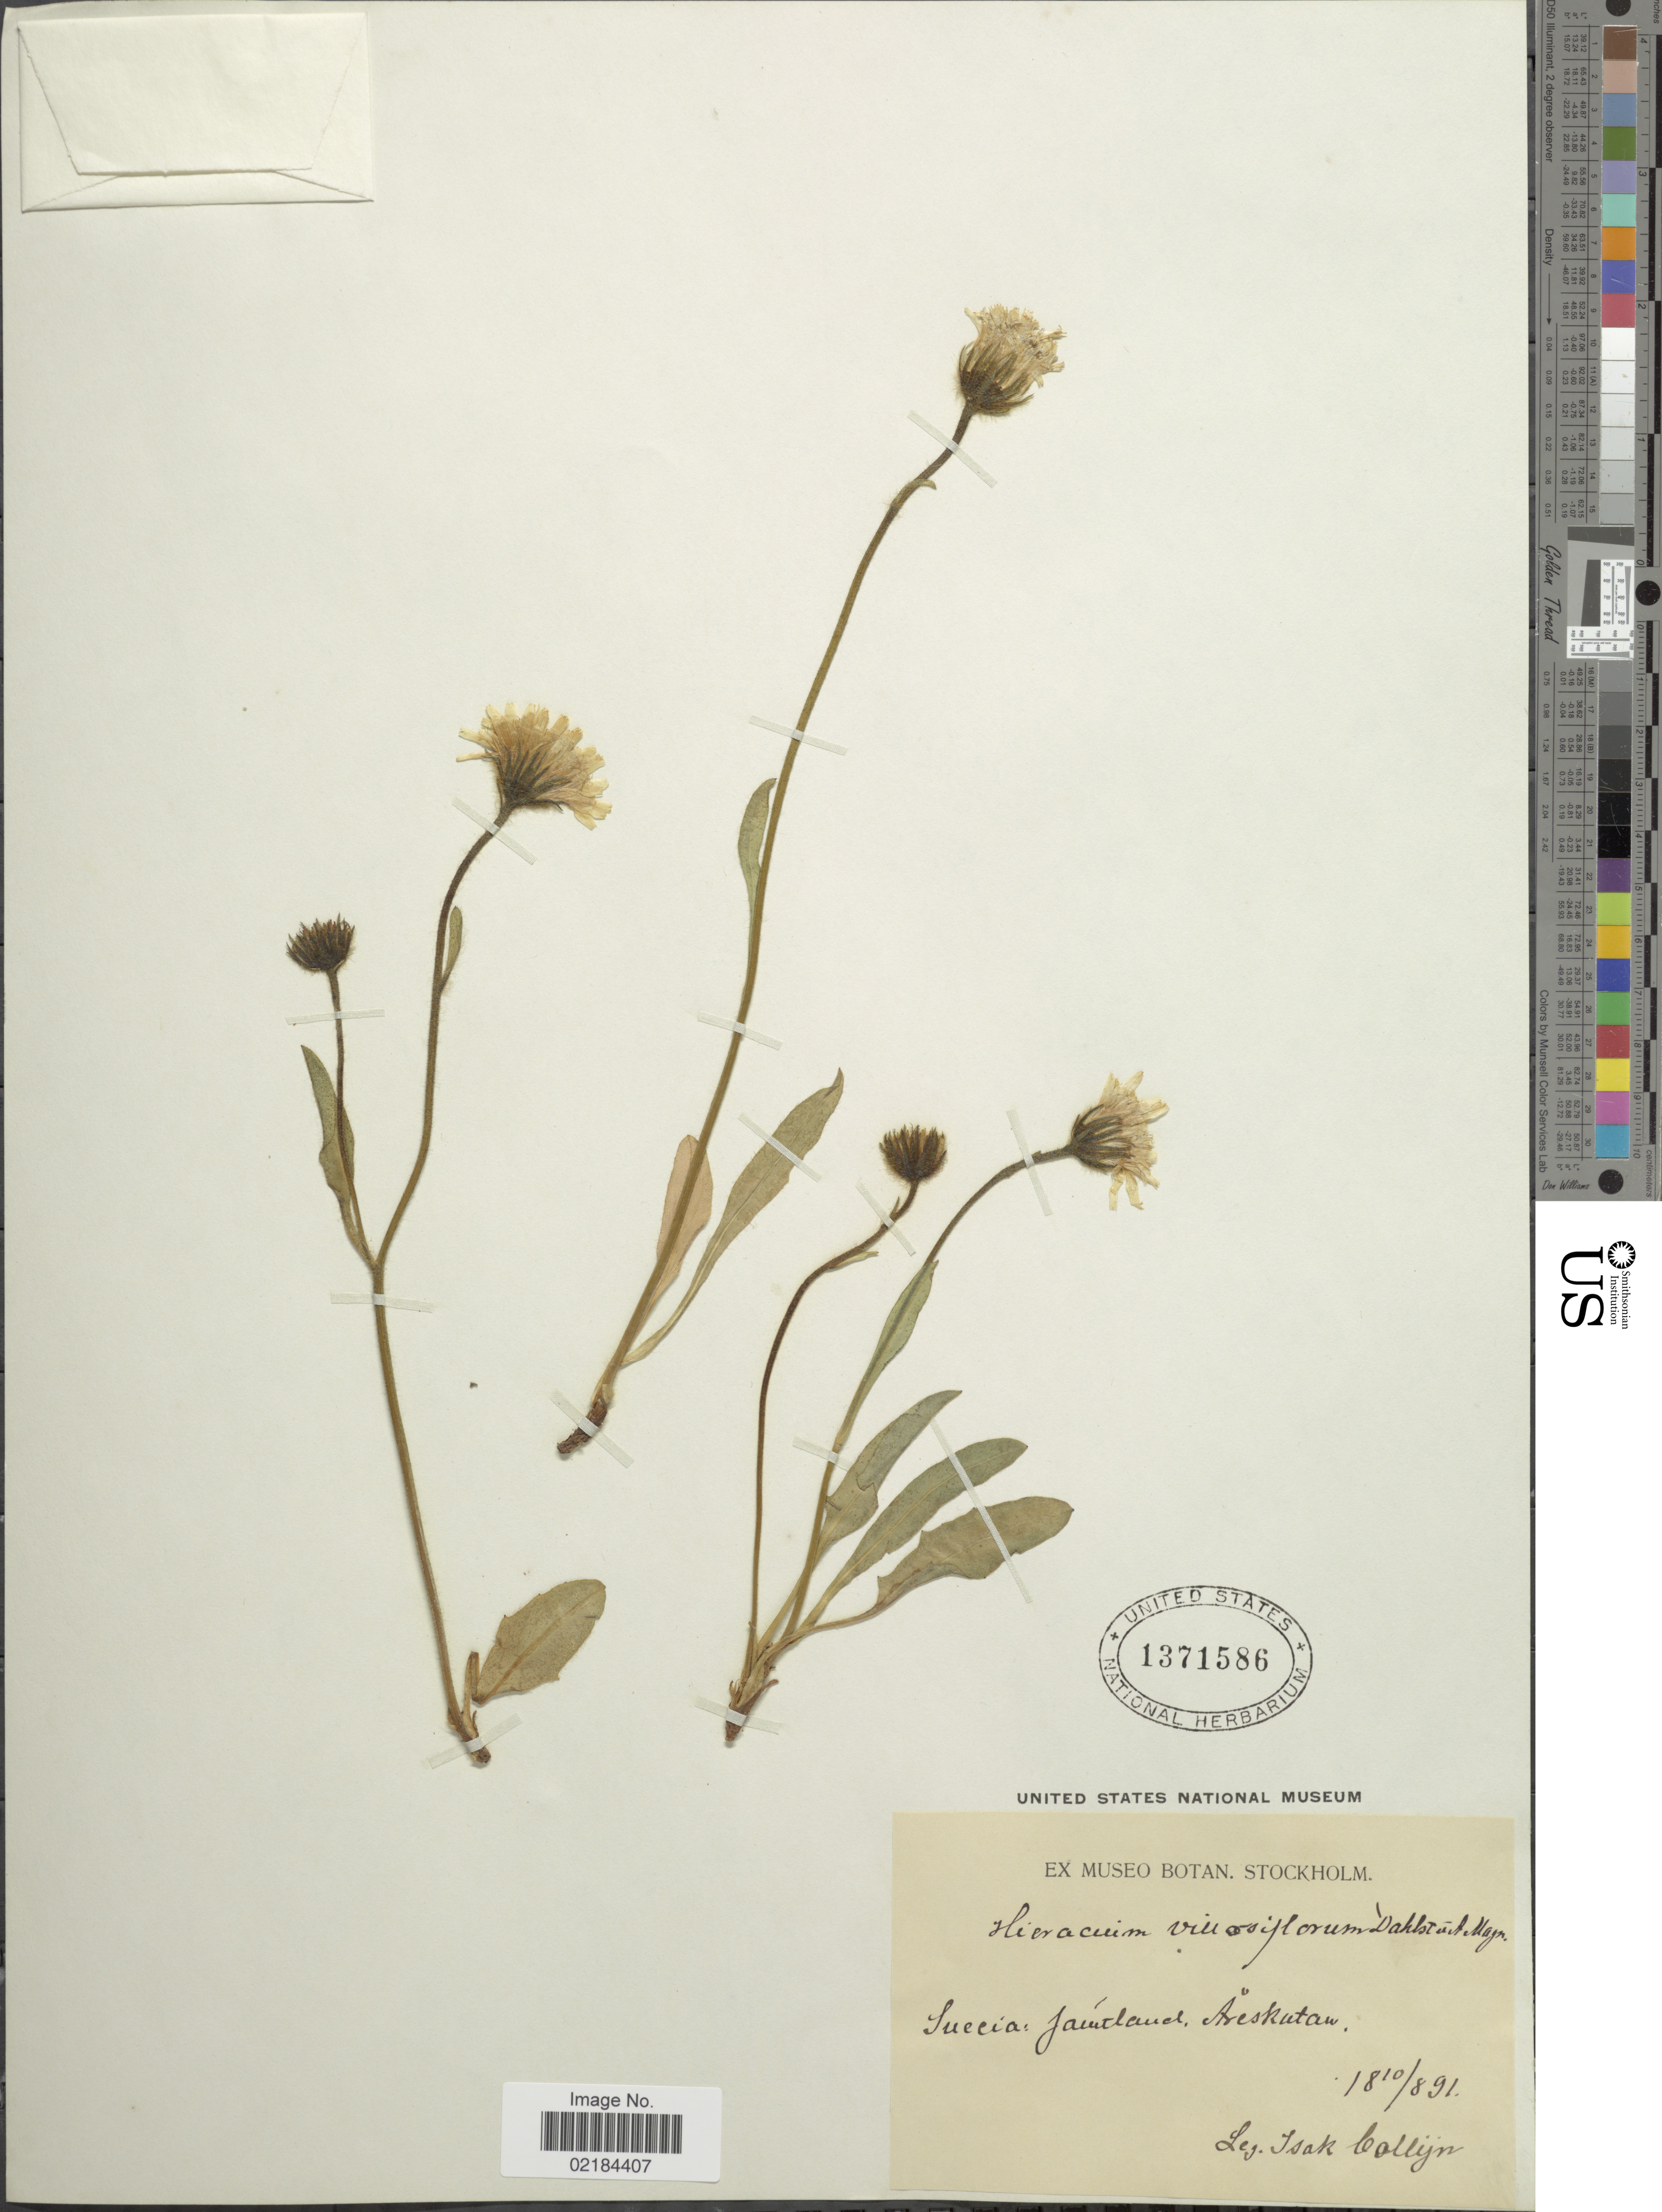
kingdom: Plantae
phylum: Tracheophyta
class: Magnoliopsida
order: Asterales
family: Asteraceae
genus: Hieracium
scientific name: Hieracium villosiflorum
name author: Dahlst.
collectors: I. Collijn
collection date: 1891-08-10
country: Sweden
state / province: Jämtland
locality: Suecia: Jamtland, Areskutan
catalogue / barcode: US 1371586